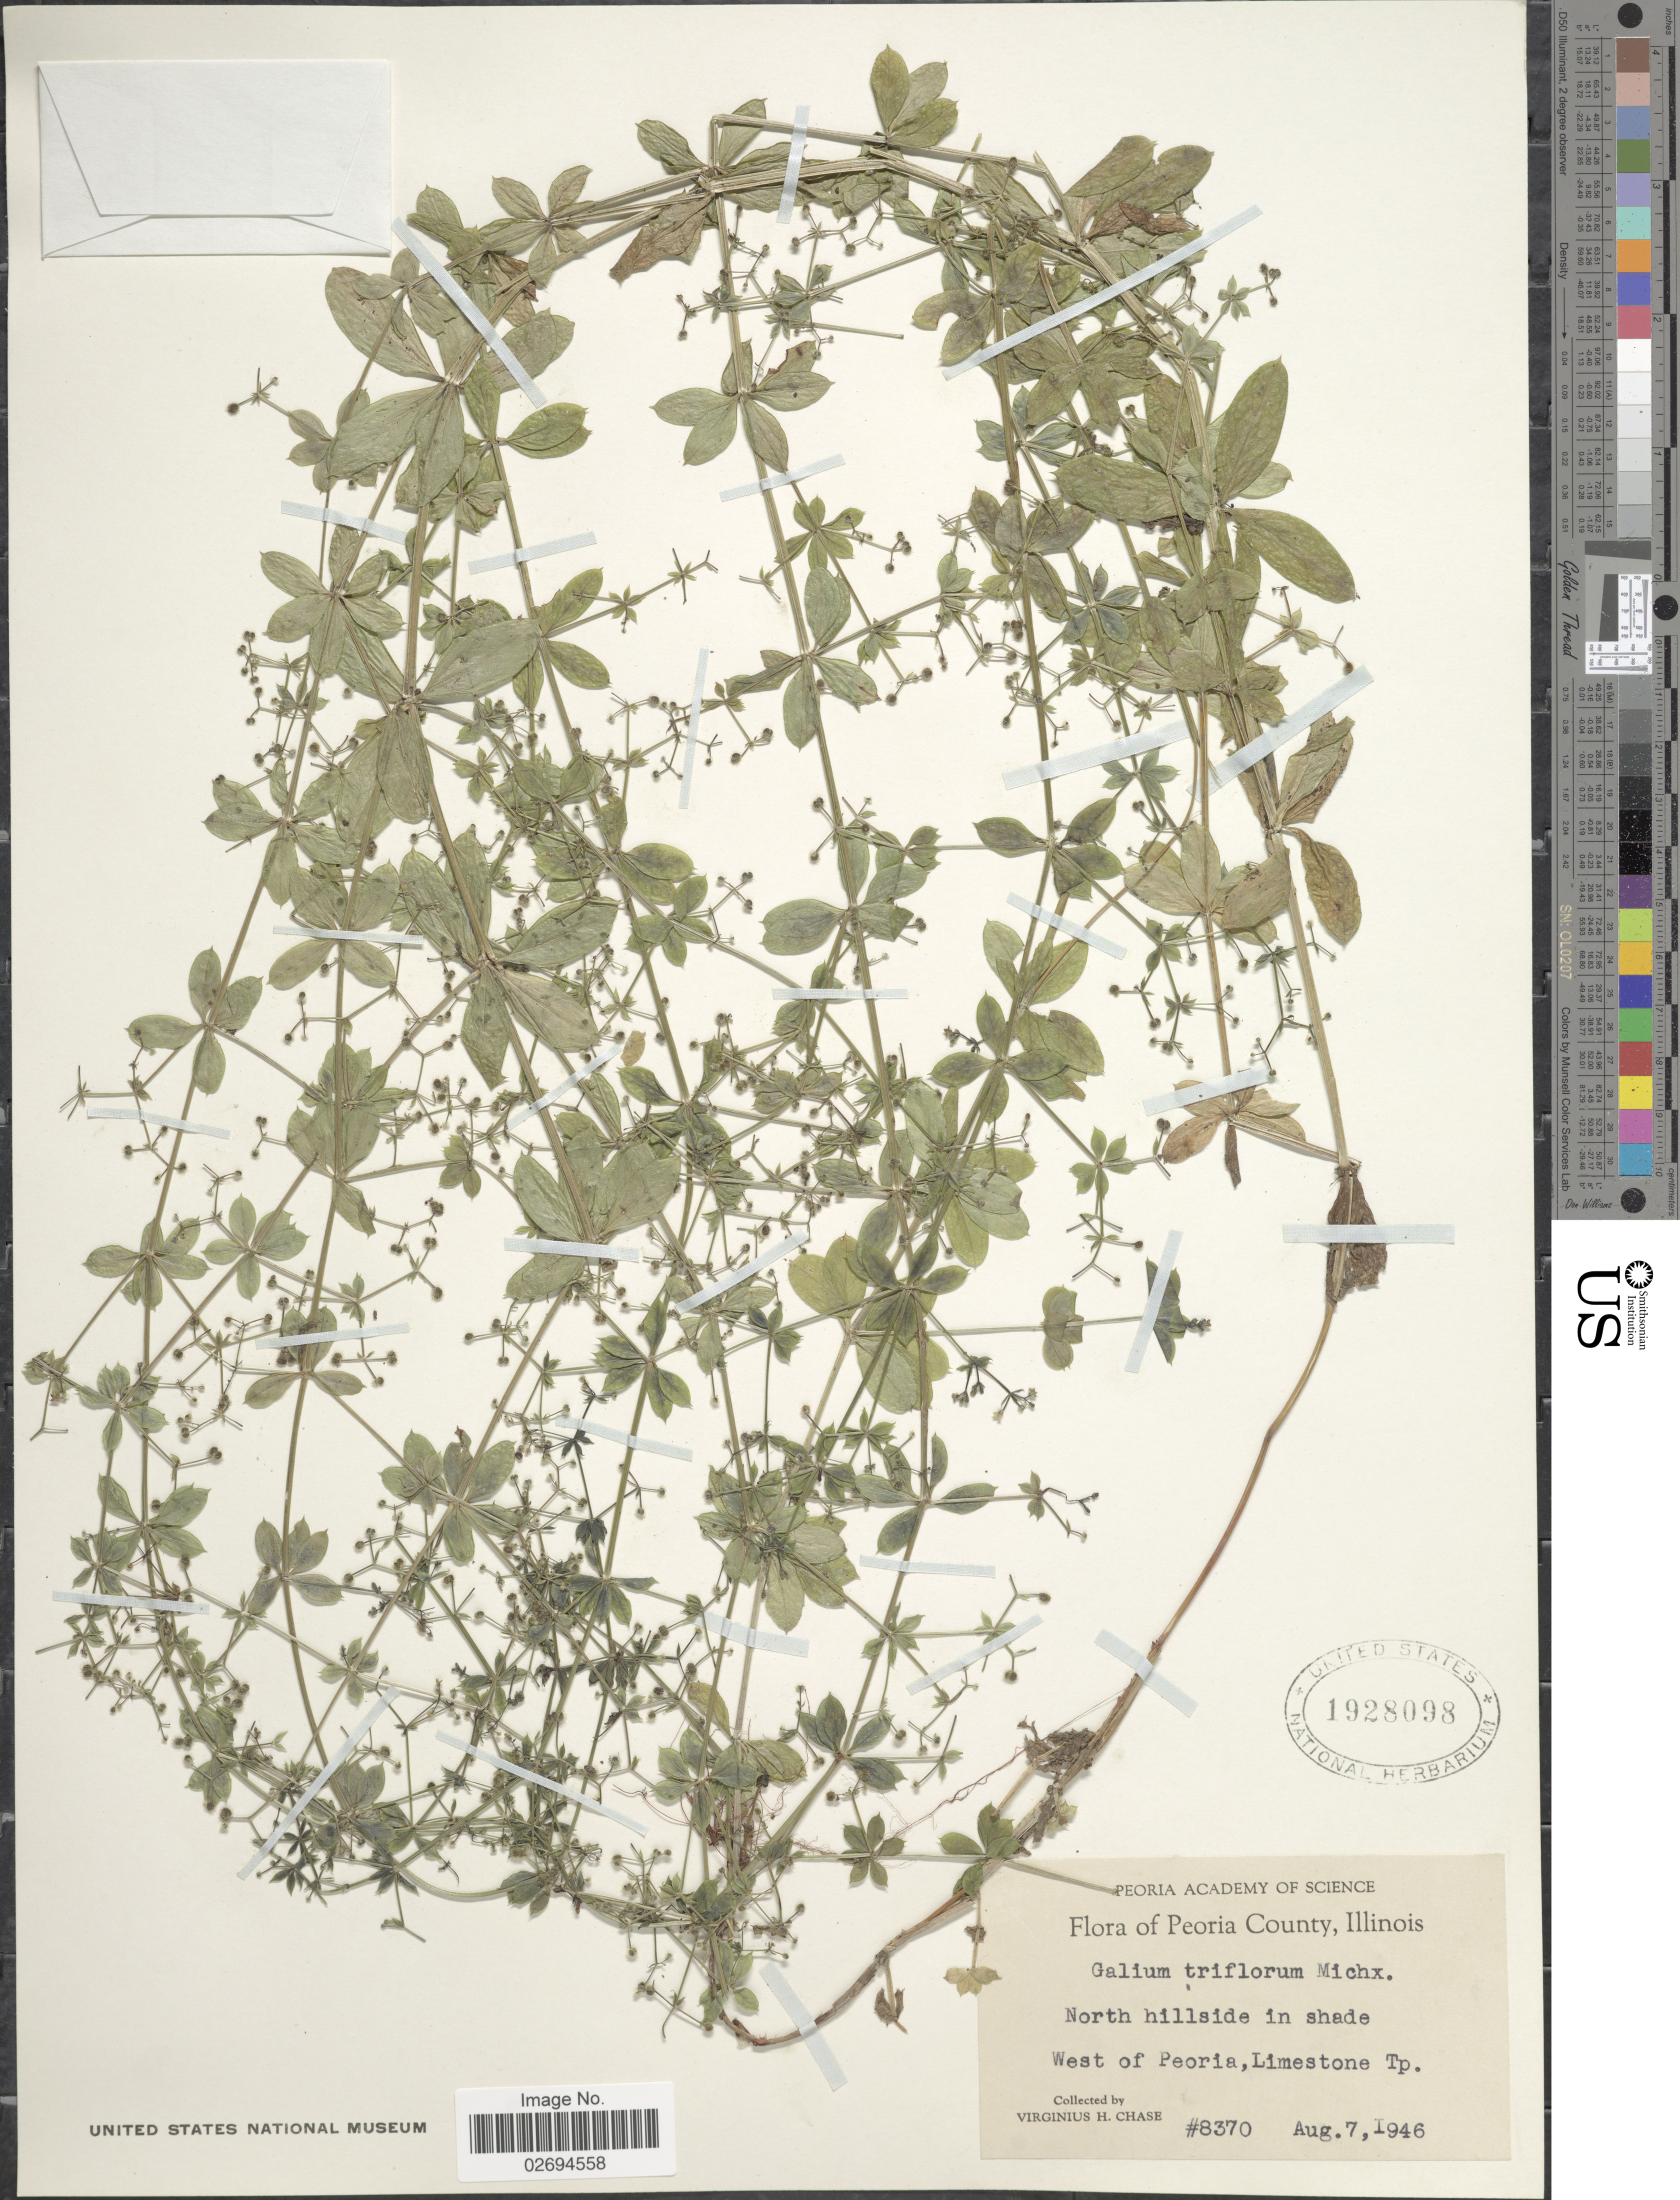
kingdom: Plantae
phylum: Tracheophyta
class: Magnoliopsida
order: Gentianales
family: Rubiaceae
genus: Galium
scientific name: Galium triflorum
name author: Michx.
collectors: V. H. Chase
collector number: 8370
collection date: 1946-08-07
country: United States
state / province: Illinois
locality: Peoria County. West of Peoria, Limestone Tp.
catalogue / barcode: US 1928098